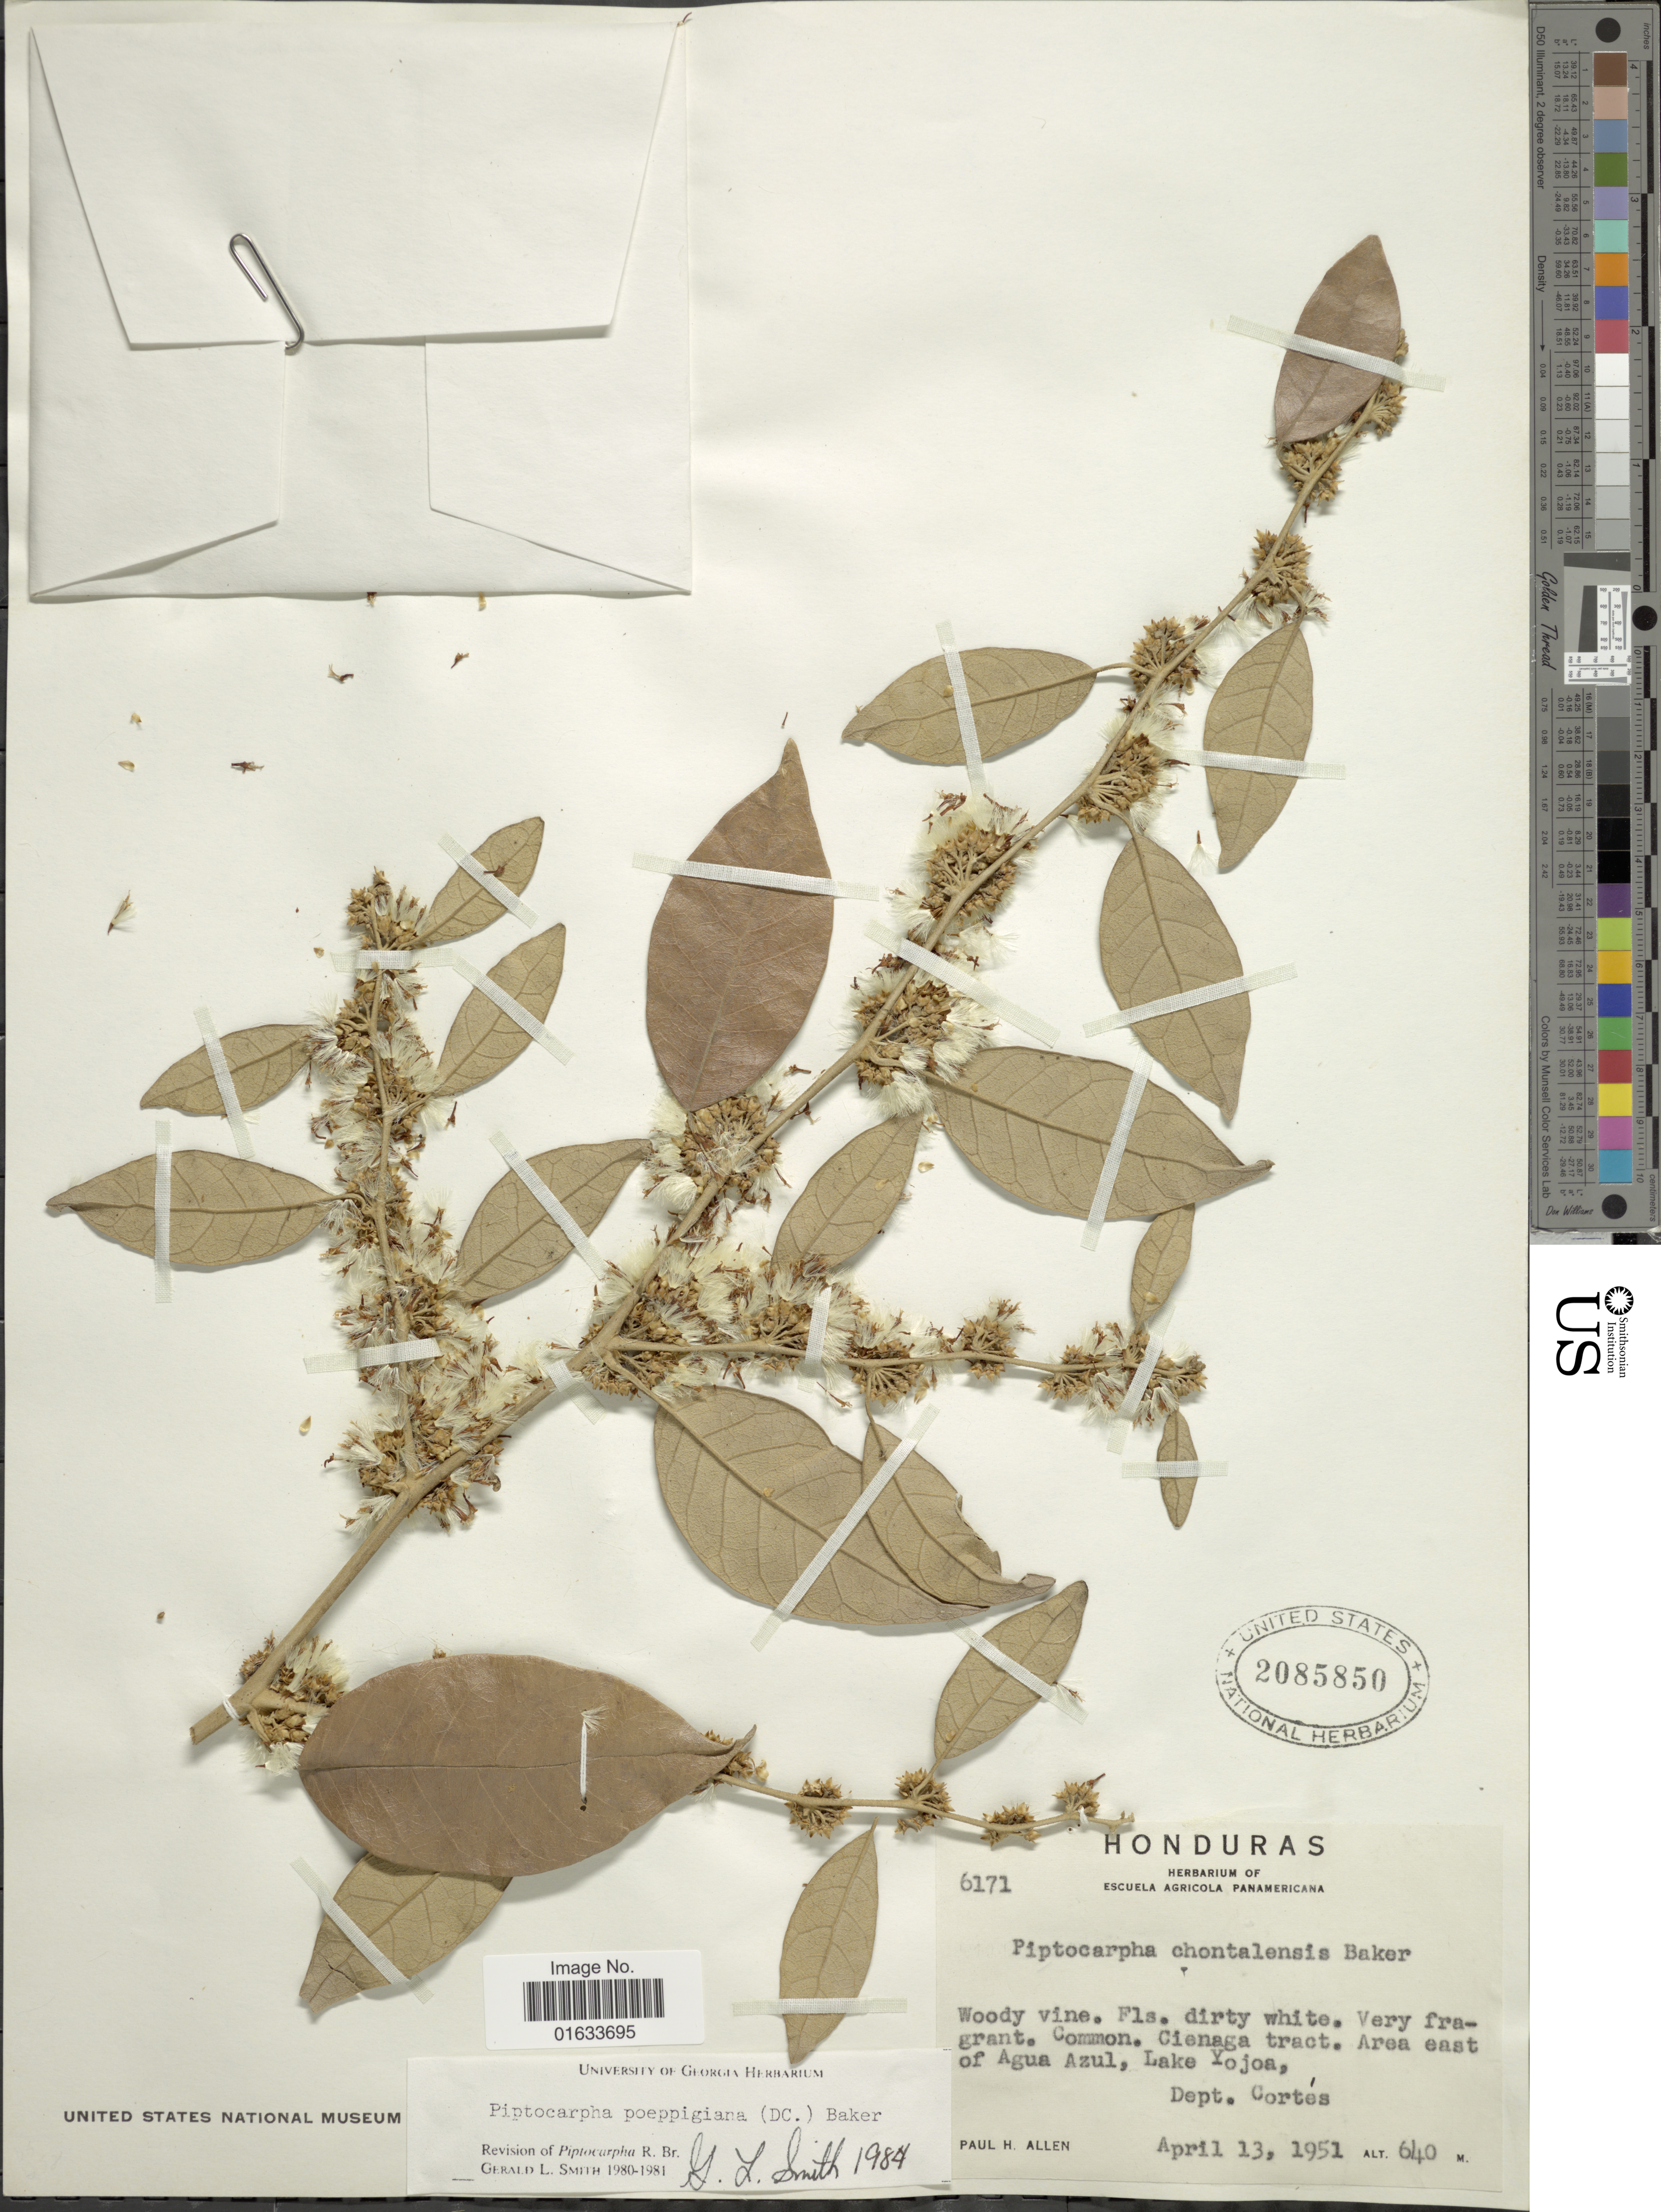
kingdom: Plantae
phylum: Tracheophyta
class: Magnoliopsida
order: Asterales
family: Asteraceae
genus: Piptocarpha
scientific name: Piptocarpha poeppigiana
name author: (DC.) Baker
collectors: P. H. Allen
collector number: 6171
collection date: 1951-04-13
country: Honduras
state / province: Cortés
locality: Area east of Agua Azul, Lake Yojoa, Dept. Cortés.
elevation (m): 640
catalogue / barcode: US 2085850